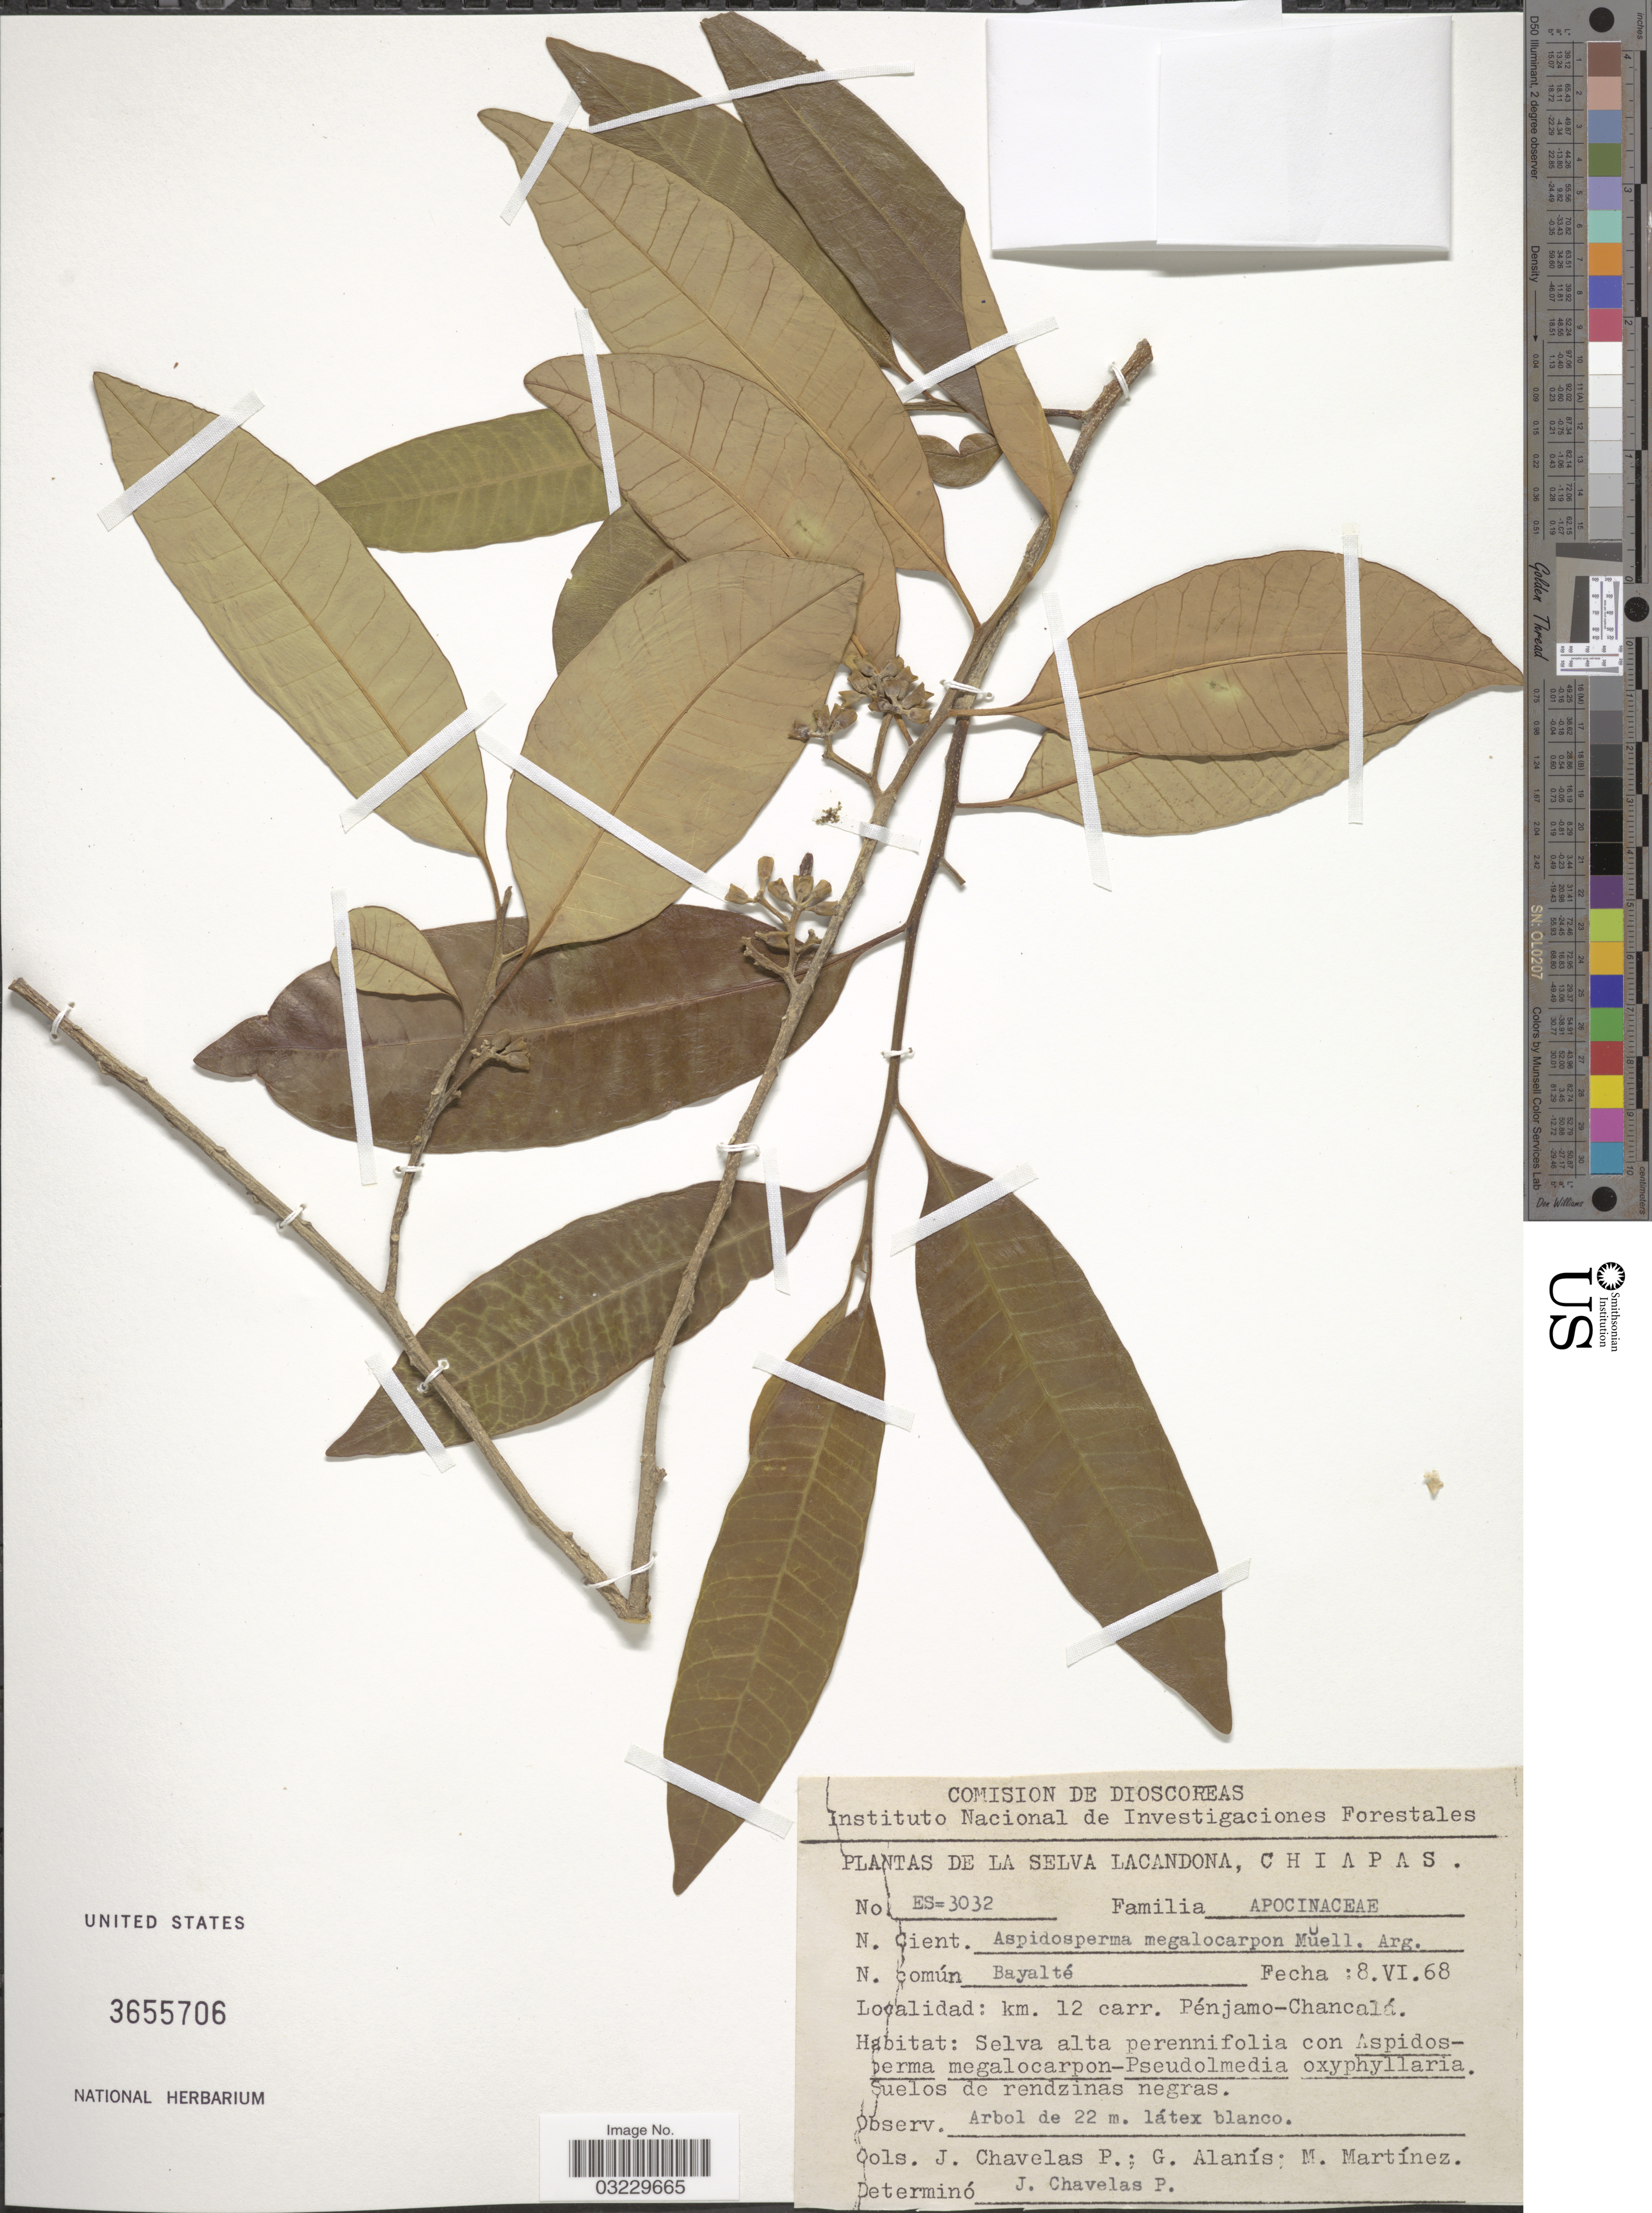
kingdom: Plantae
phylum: Tracheophyta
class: Magnoliopsida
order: Gentianales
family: Apocynaceae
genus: Aspidosperma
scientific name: Aspidosperma megalocarpon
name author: Müll. Arg.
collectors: J. Chavelas P., G. Alanis & M. Martínez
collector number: ES=3032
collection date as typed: Transcribed d/m/y: 8/6/68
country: Mexico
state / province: Chiapas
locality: La Selva Lacandona. Km. 12 carr. Pénjamo-Chancalá.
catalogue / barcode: US 3655706